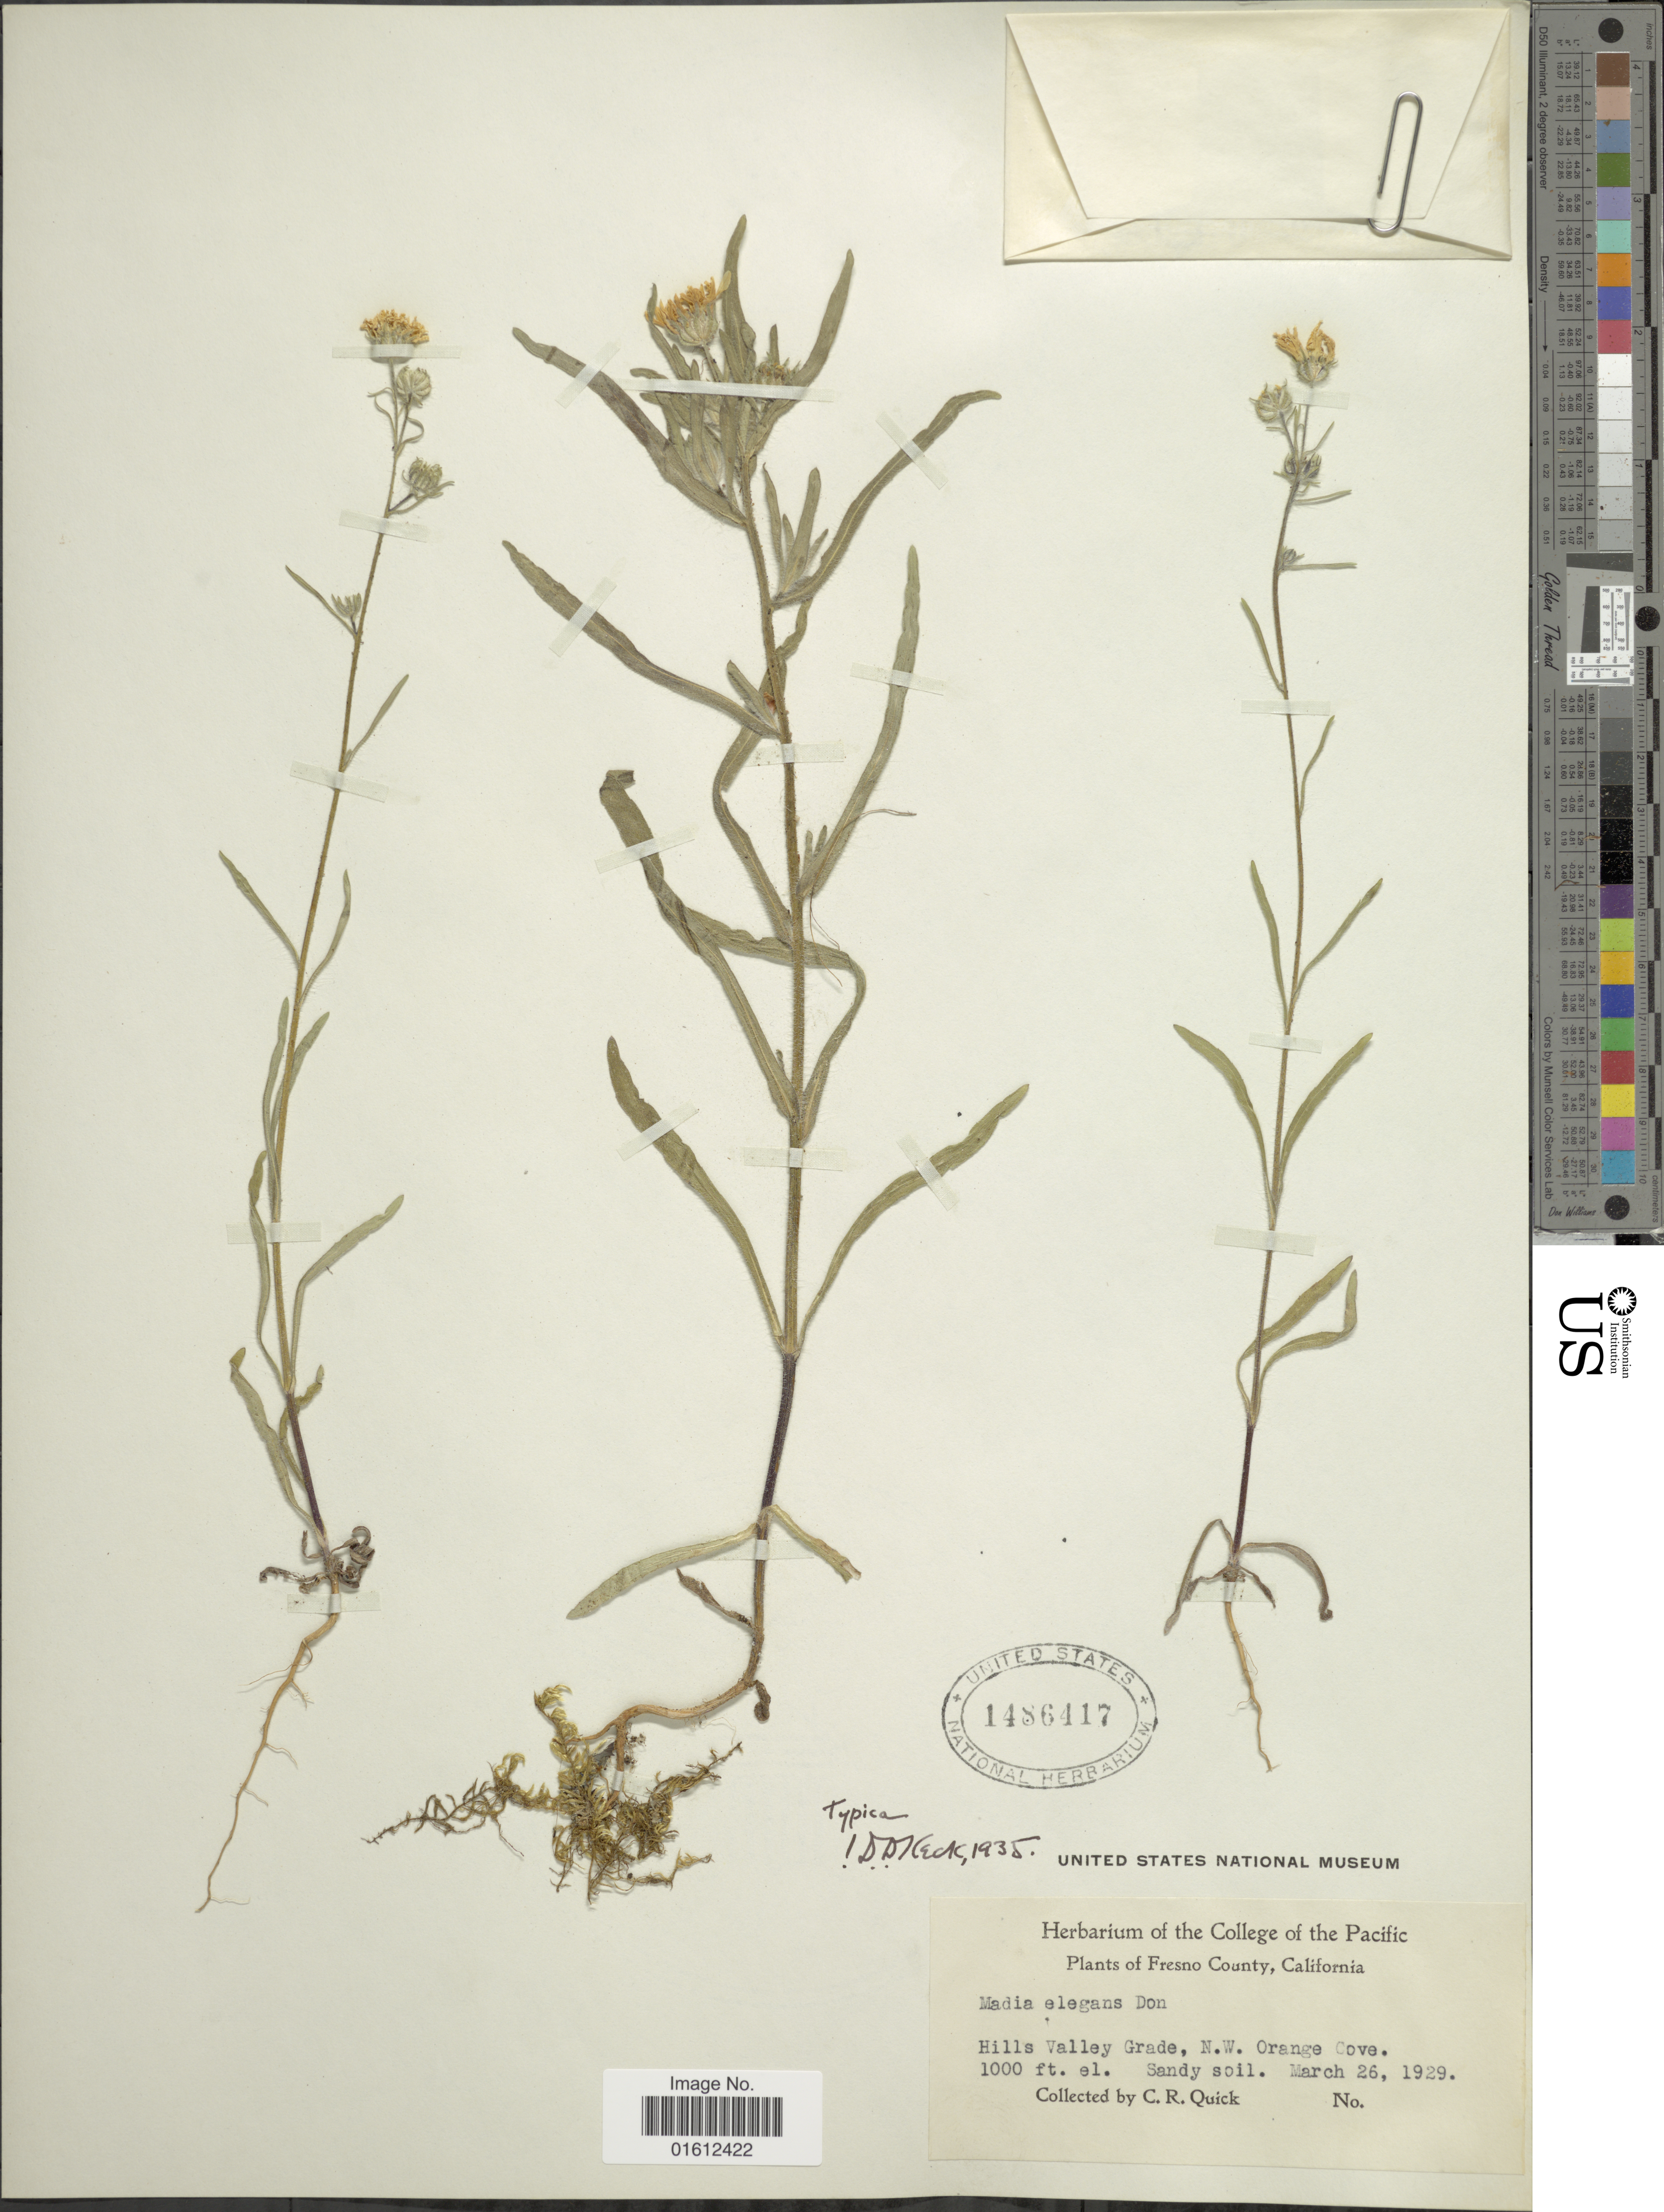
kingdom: Plantae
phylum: Tracheophyta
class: Magnoliopsida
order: Asterales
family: Asteraceae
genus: Madia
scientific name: Madia elegans subsp. elegans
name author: D. Don ex Lindl.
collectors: C. Quick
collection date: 1929-03-26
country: United States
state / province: California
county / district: Fresno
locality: Fresno County. Hills Valley Grade, N.W. Orange Cove.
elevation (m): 305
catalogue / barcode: US 1486417